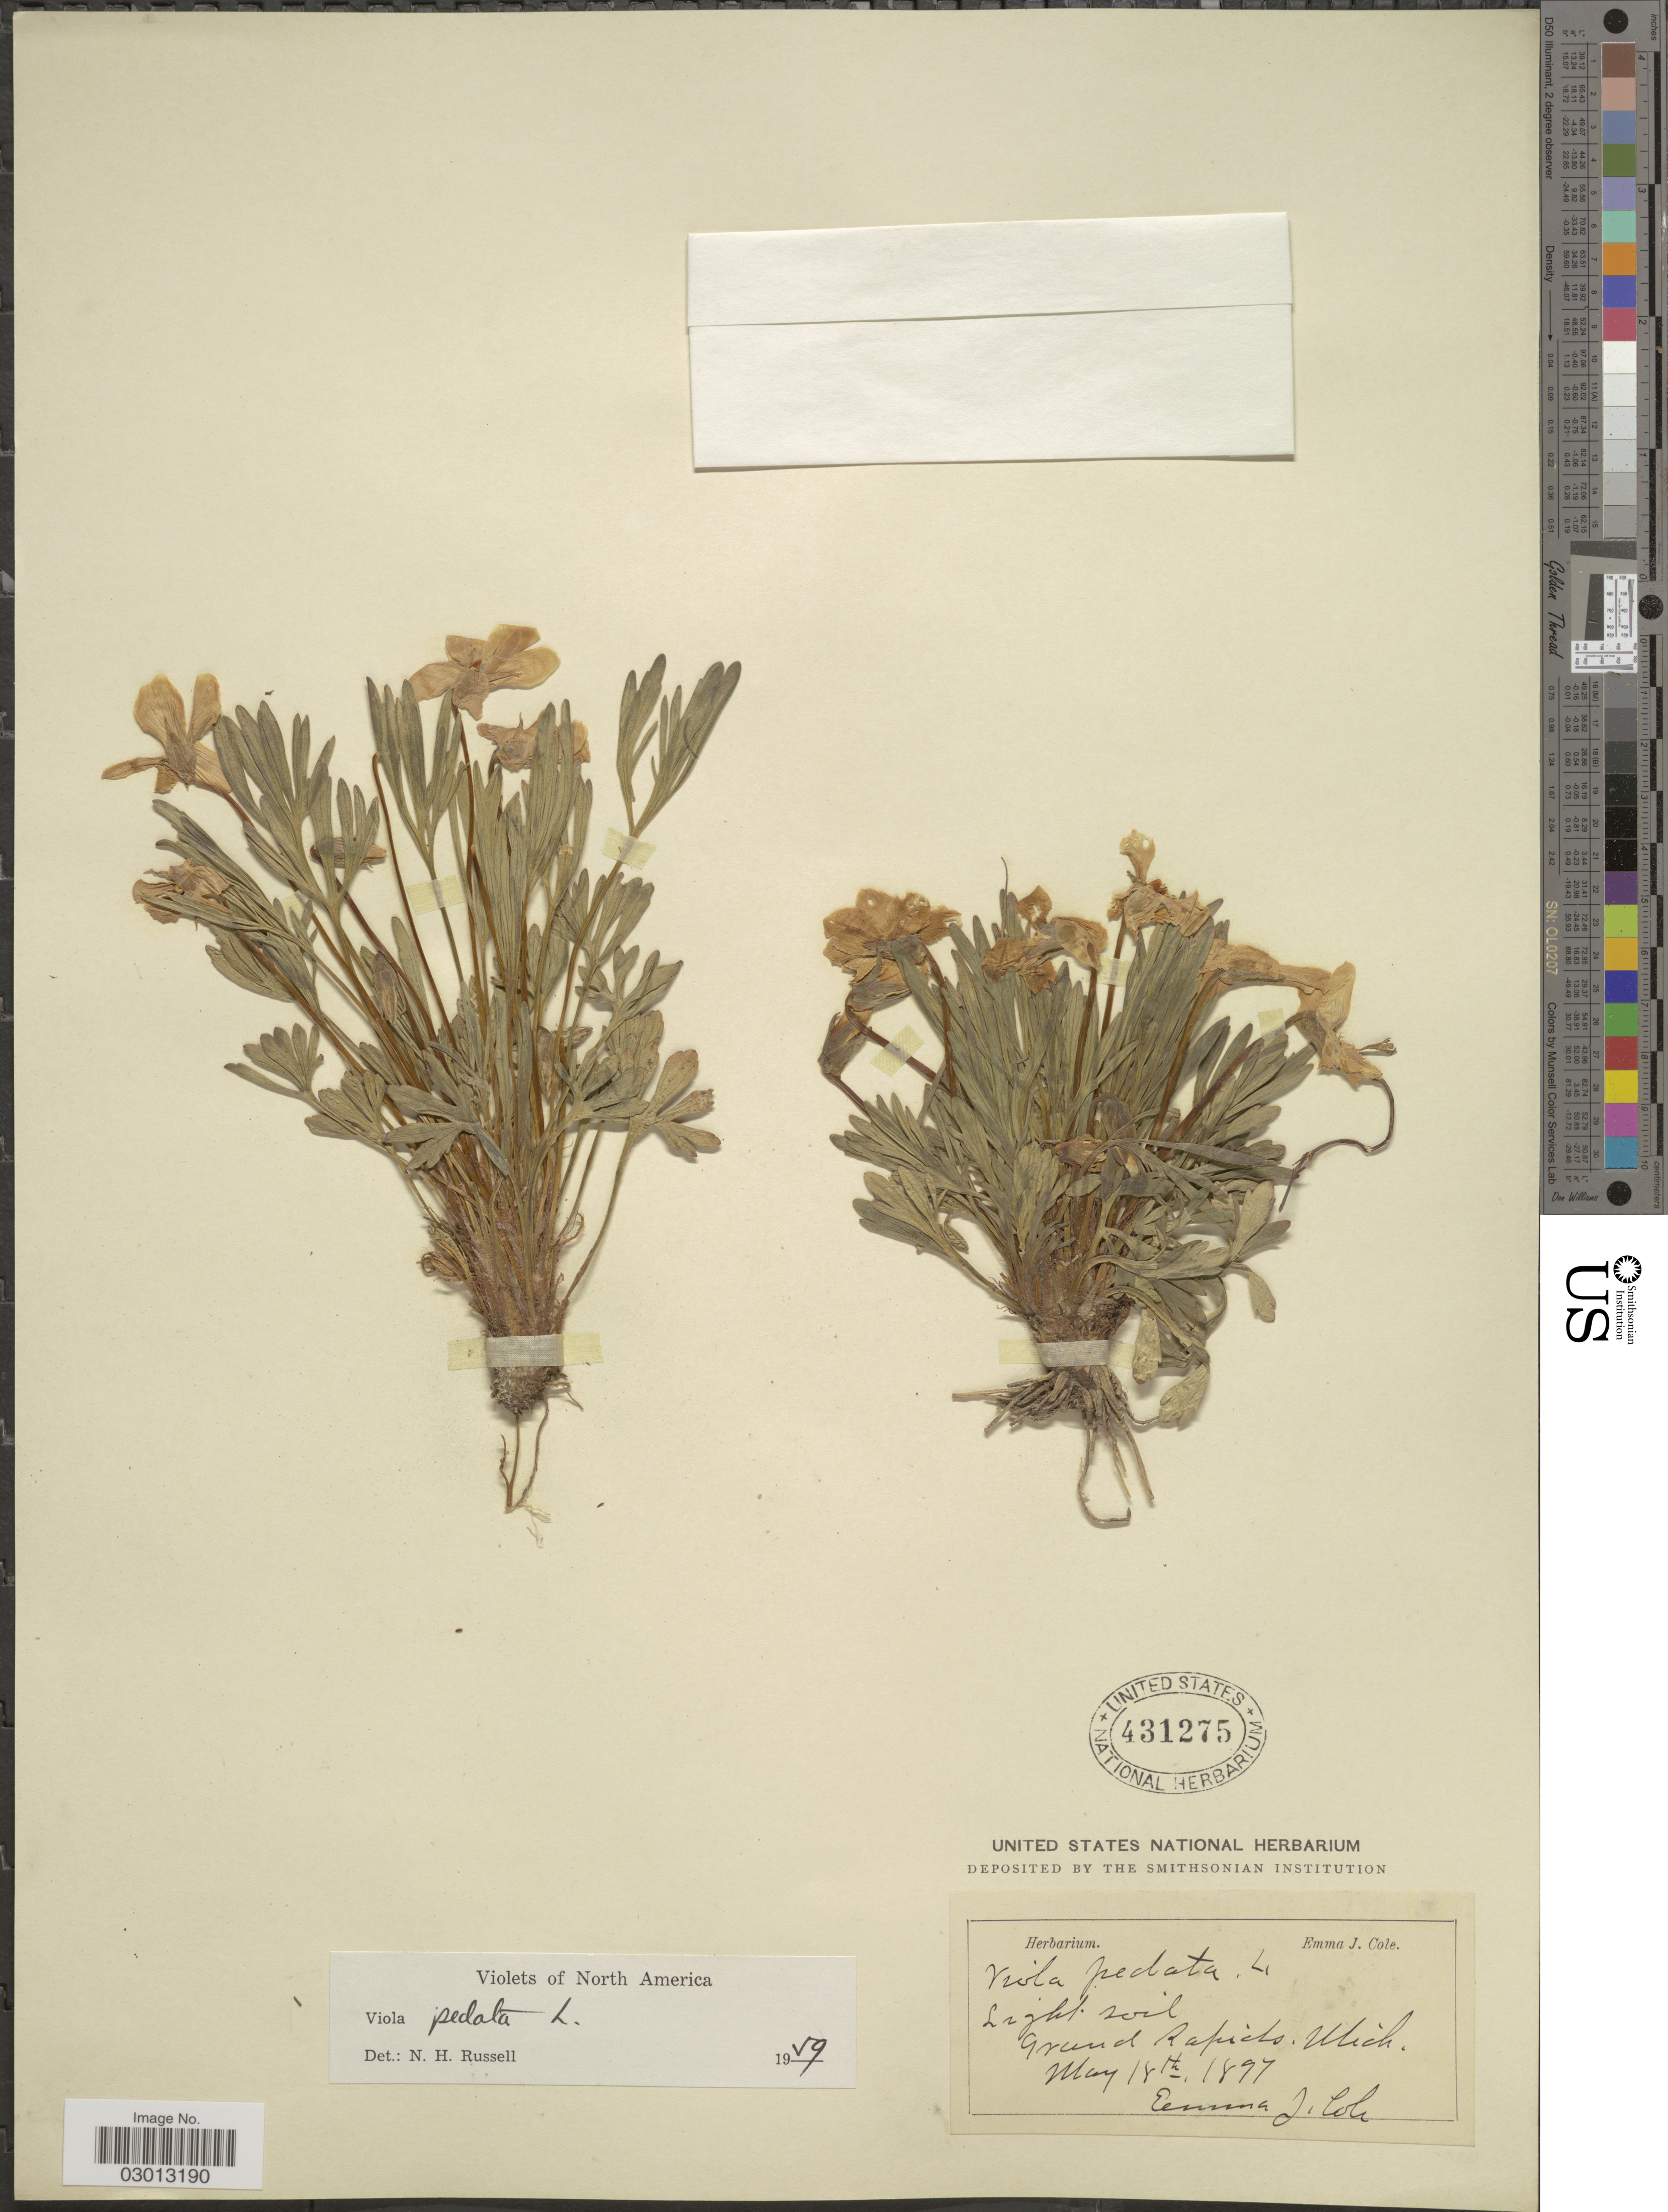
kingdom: Plantae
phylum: Tracheophyta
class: Magnoliopsida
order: Malpighiales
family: Violaceae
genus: Viola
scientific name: Viola pedata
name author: L.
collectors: E. Cole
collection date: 1897-05-18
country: United States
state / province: Michigan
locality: Ground Rapids.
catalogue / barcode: US 431275